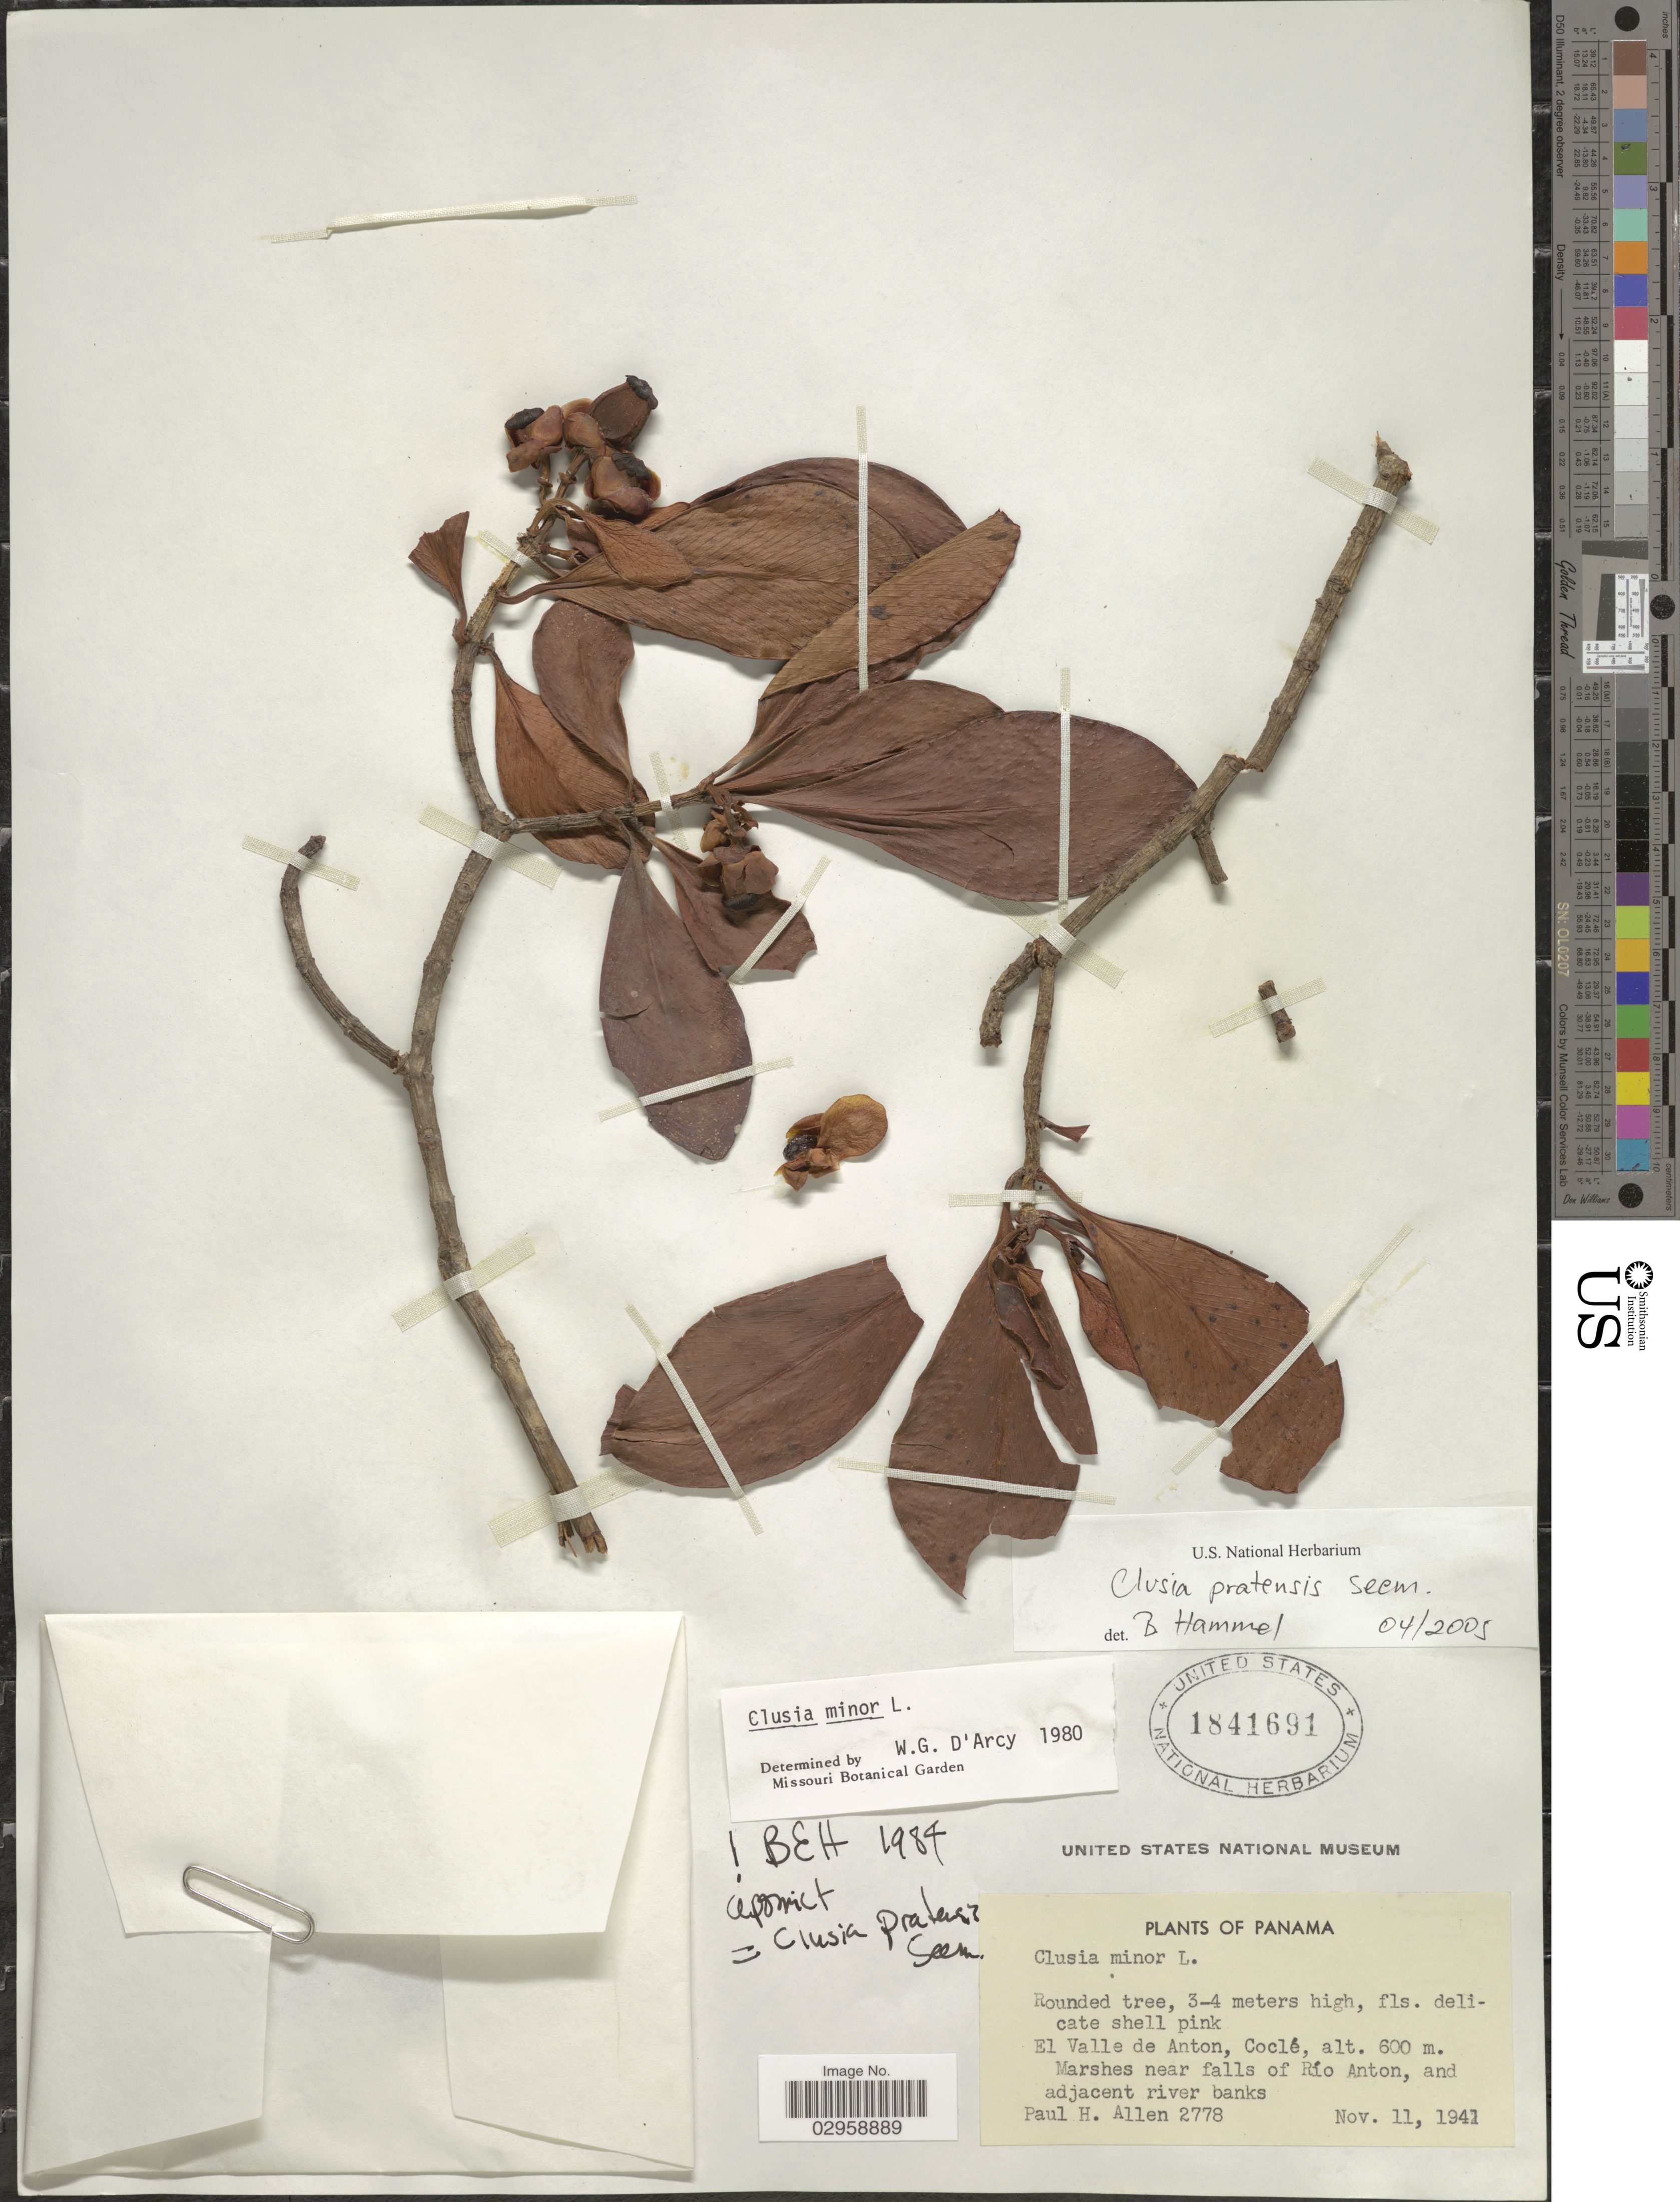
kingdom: Plantae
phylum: Tracheophyta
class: Magnoliopsida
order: Malpighiales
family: Clusiaceae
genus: Clusia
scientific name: Clusia pratensis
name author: Seem.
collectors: P. H. Allen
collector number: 2778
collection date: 1941-11-11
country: Panama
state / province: Coclé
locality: El Valle de Anton, Coclé, Marshes near falls of Río Anton, and adjacent river banks.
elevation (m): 600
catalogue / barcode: US 1841691